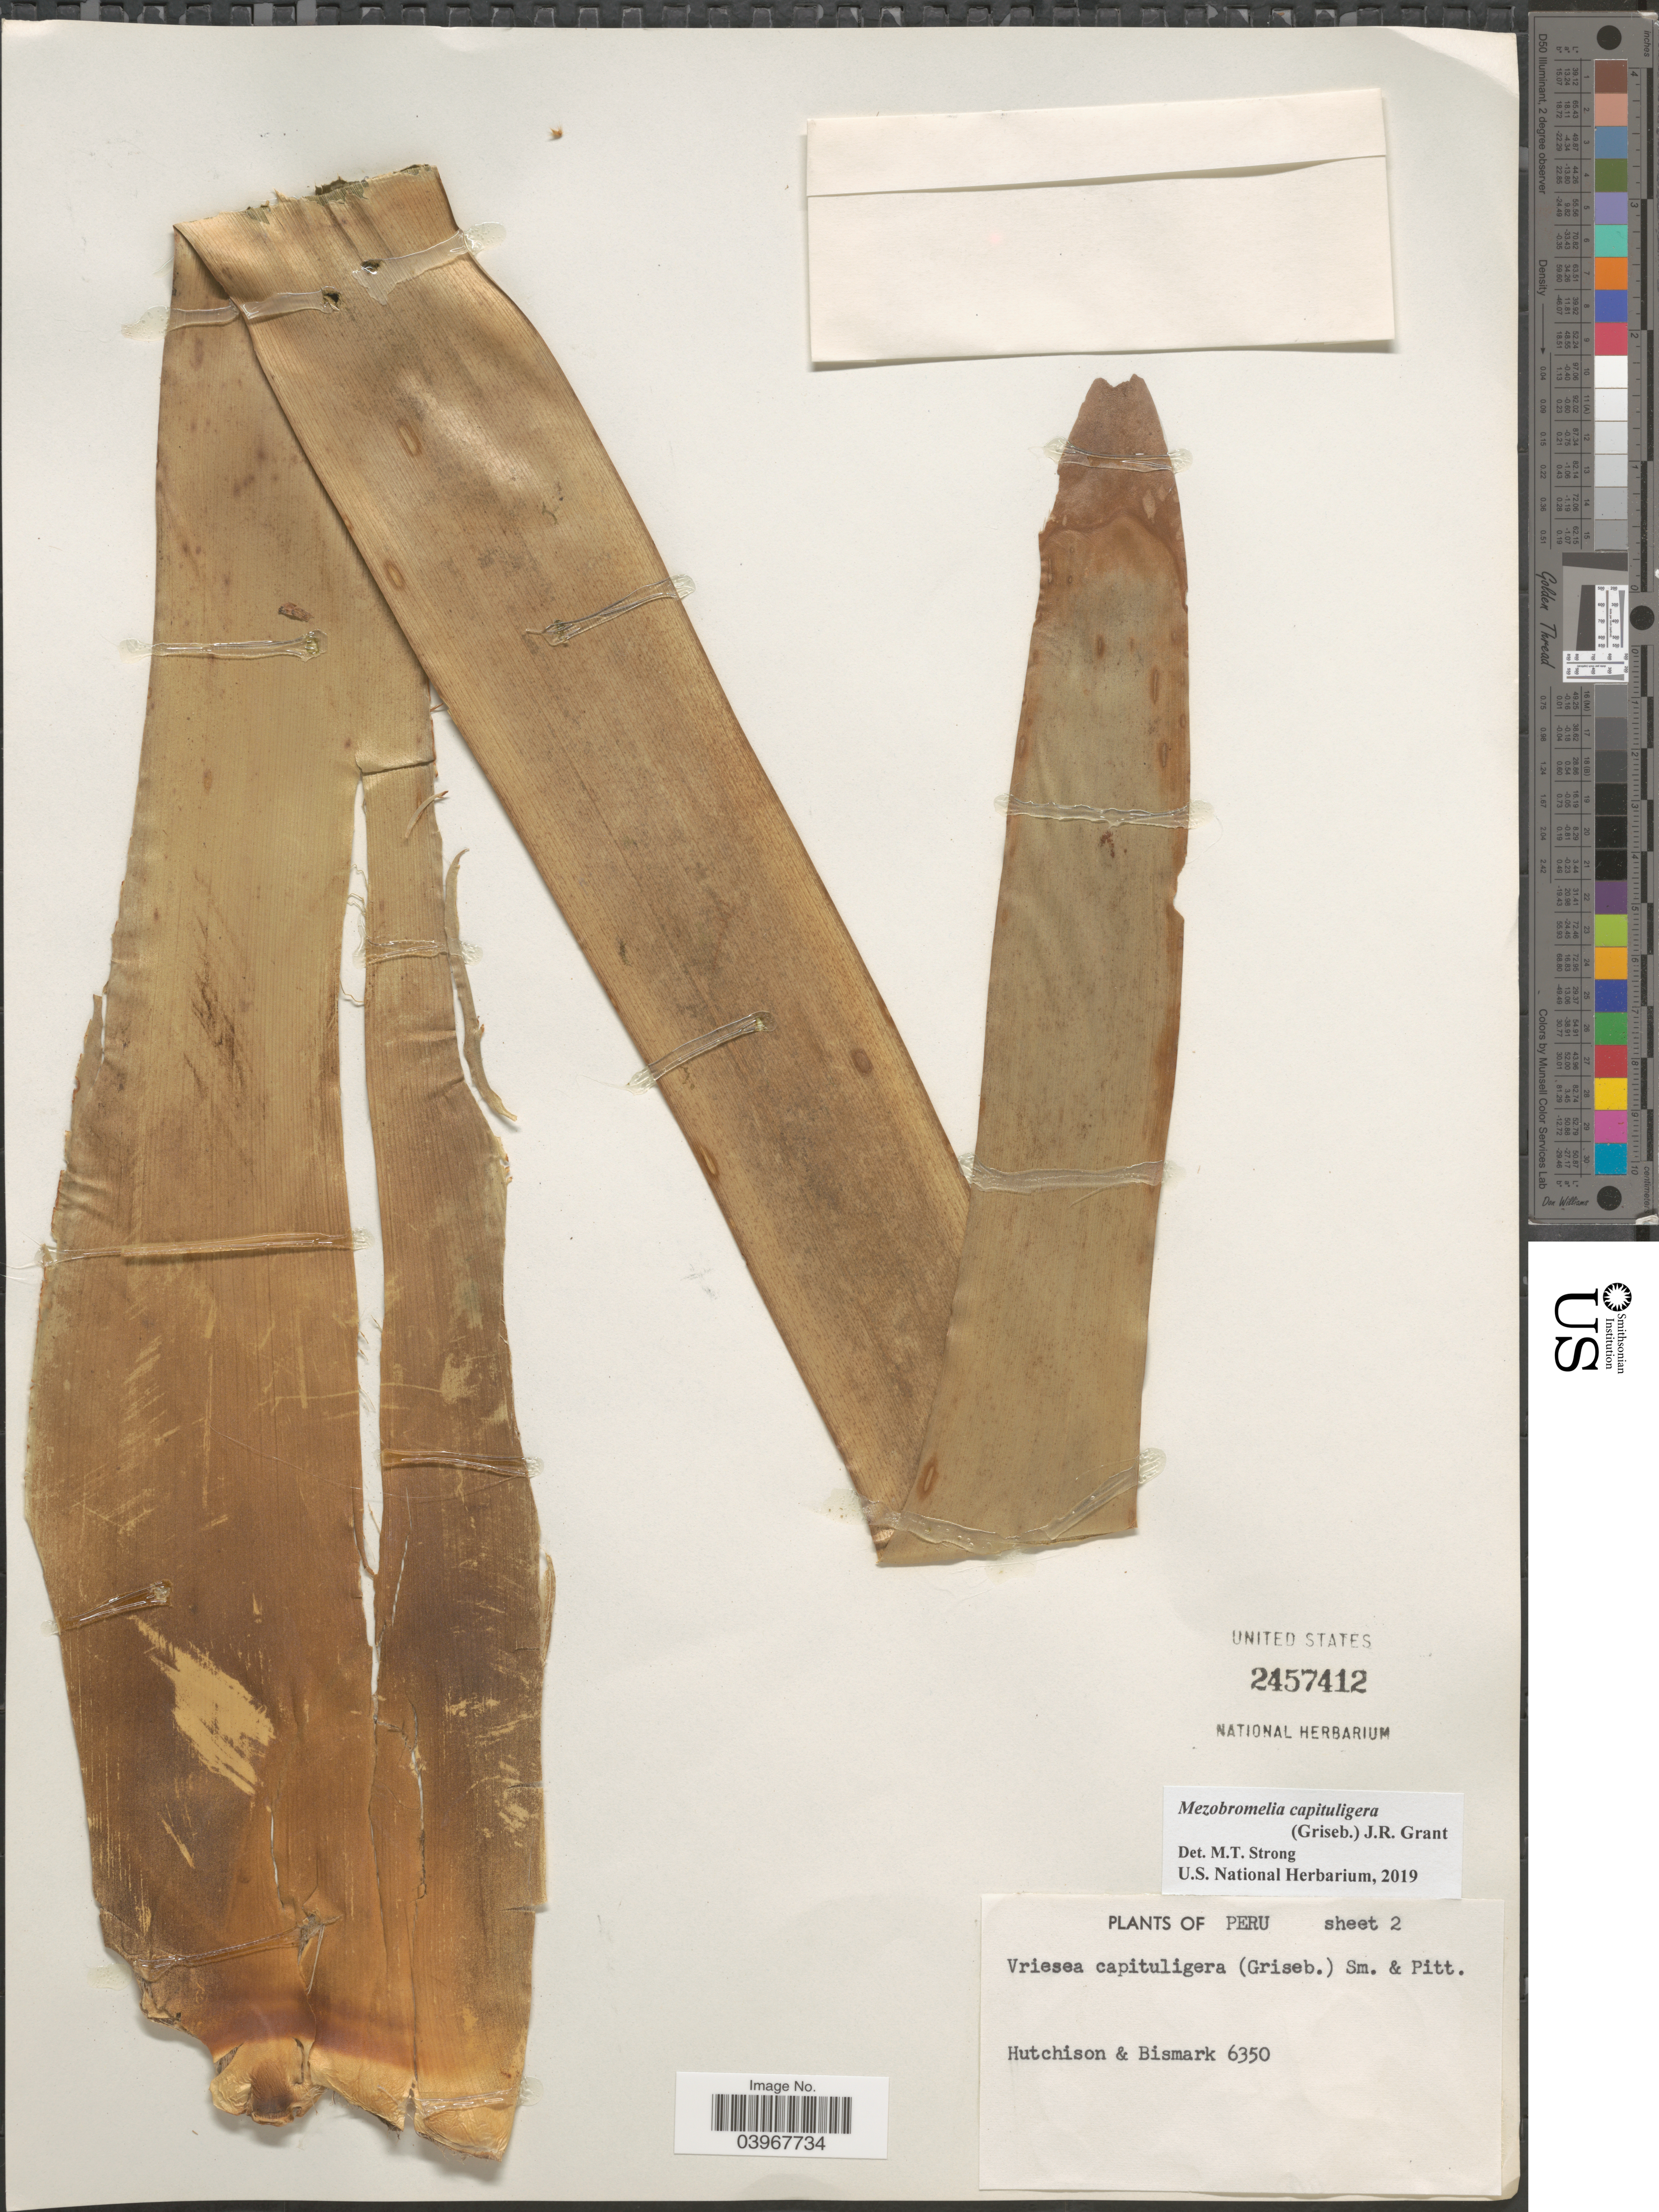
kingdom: Plantae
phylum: Tracheophyta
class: Liliopsida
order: Poales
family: Bromeliaceae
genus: Mezobromelia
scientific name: Mezobromelia capituligera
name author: (Griseb.) J.R. Grant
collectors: -- Hutchison & Bismark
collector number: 6350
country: Peru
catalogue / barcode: US 2457412